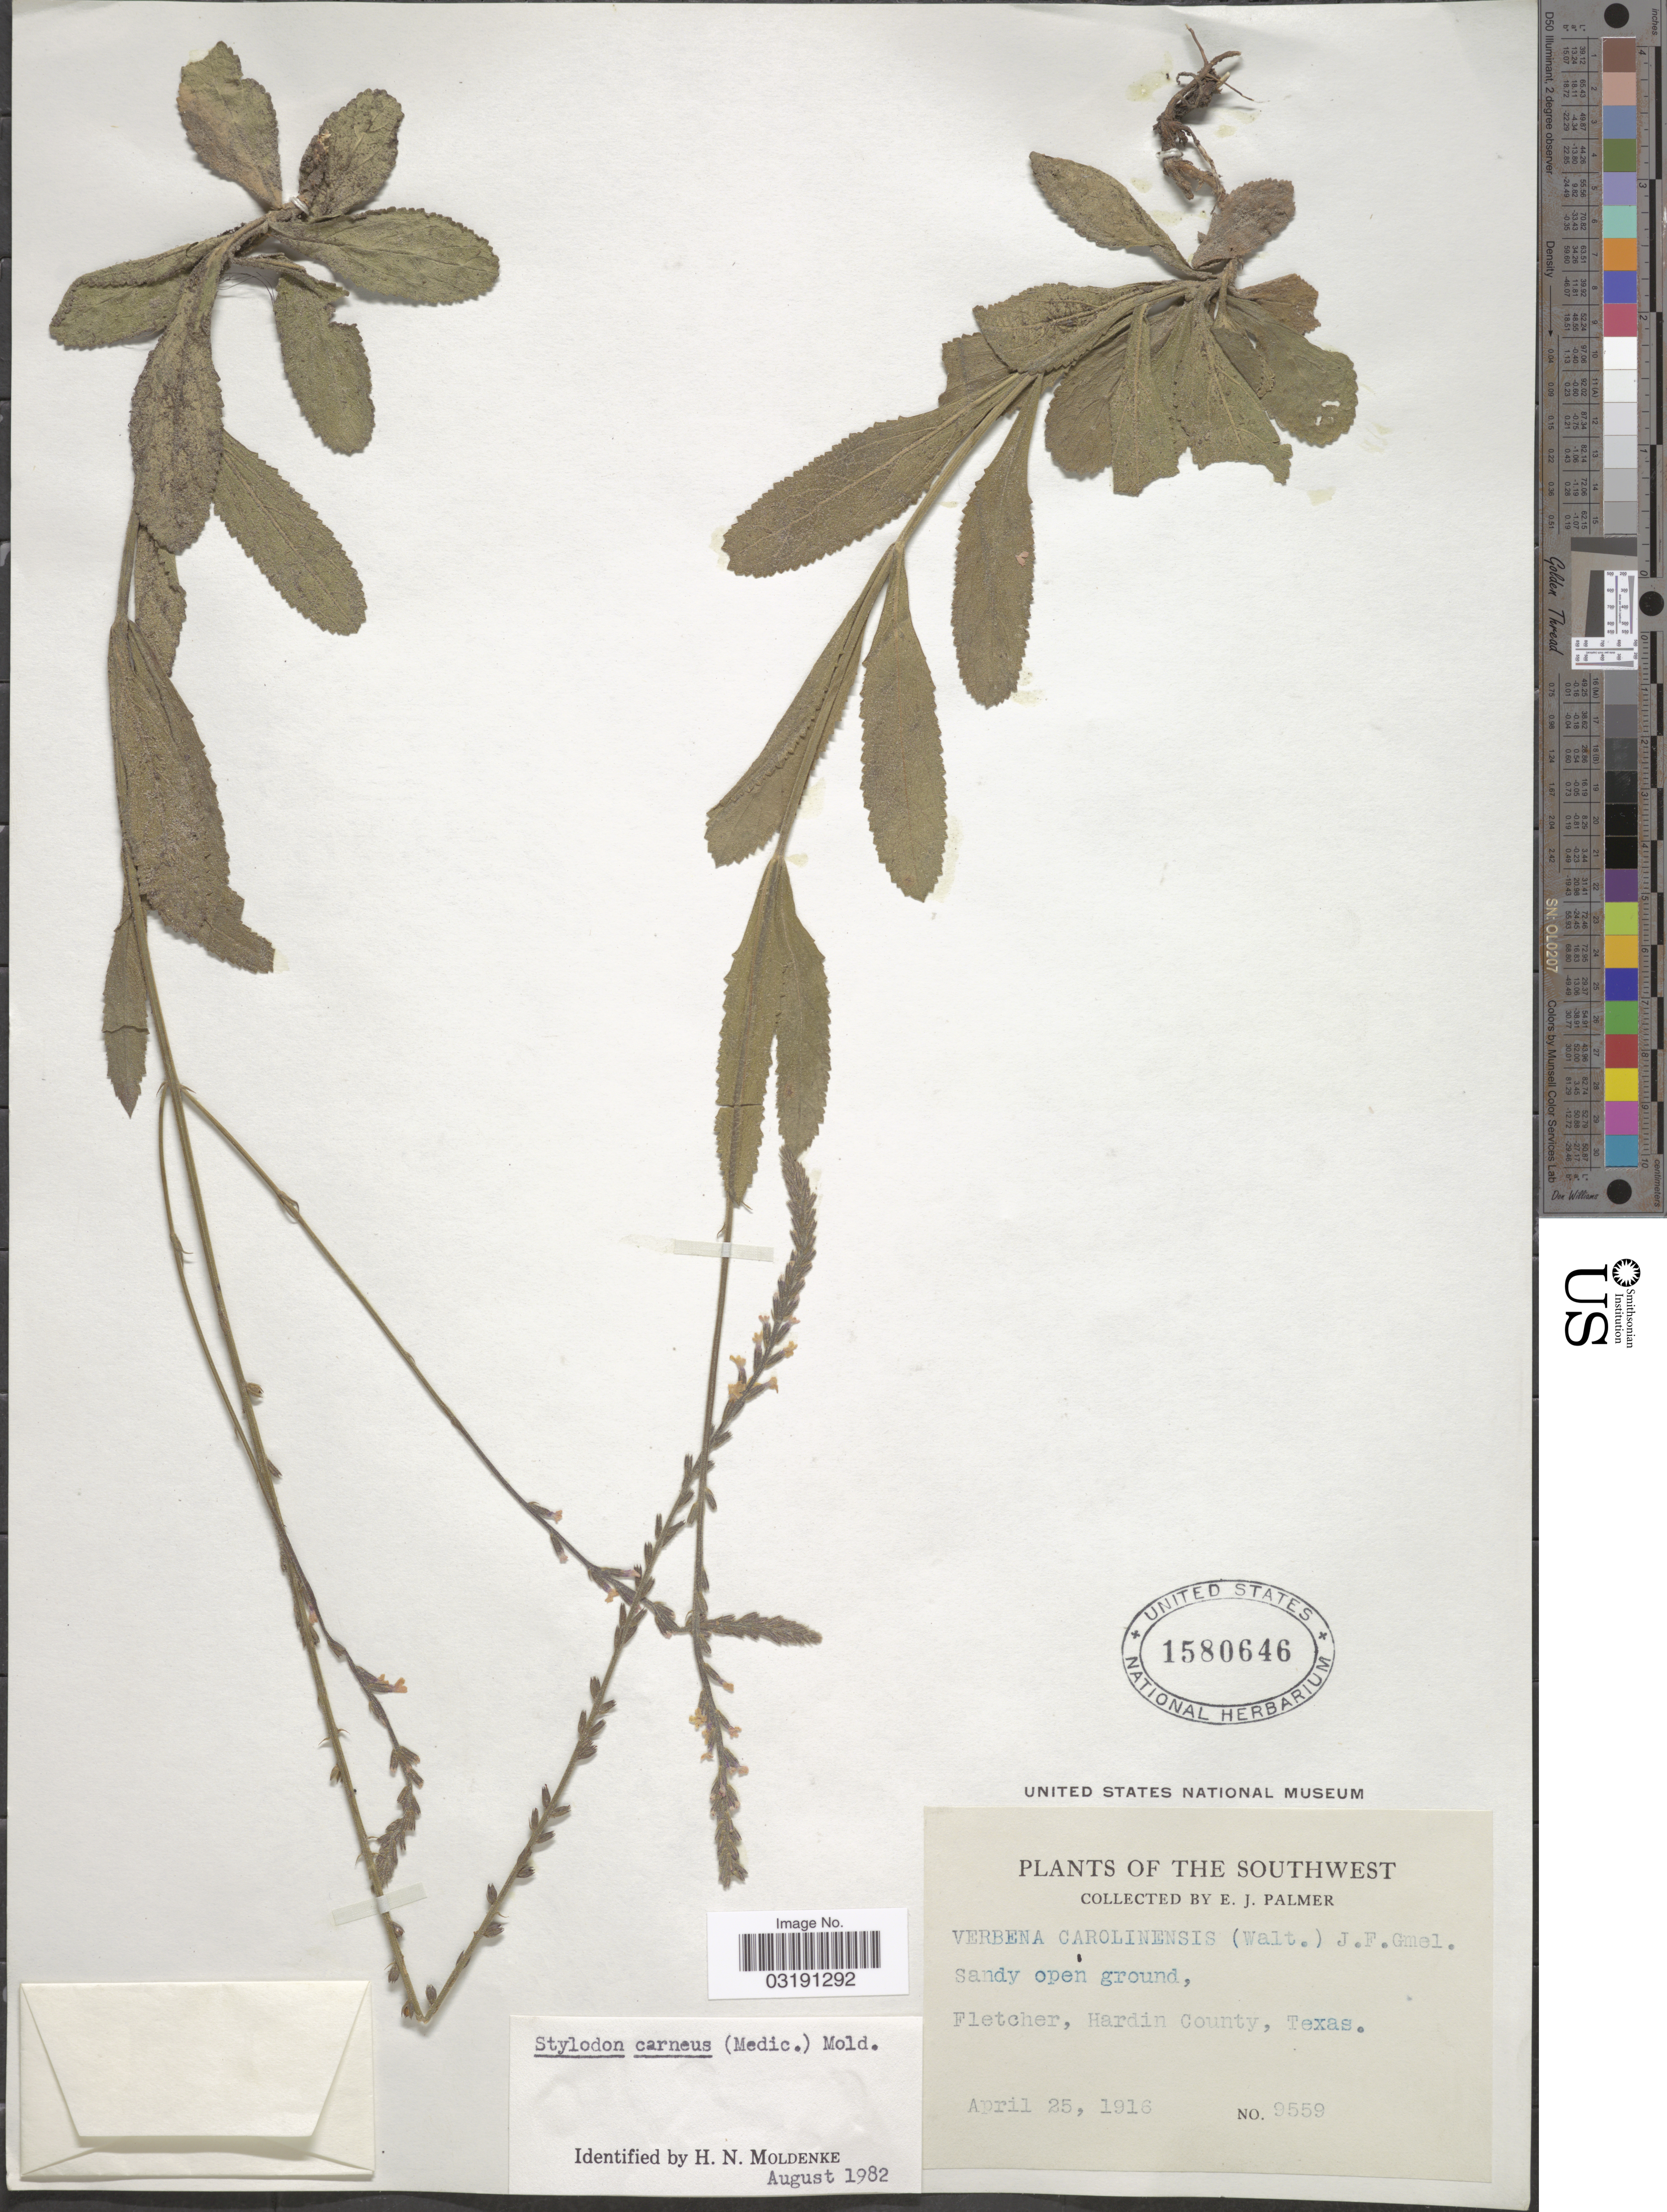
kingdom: Plantae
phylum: Tracheophyta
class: Magnoliopsida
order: Lamiales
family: Verbenaceae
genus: Verbena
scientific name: Verbena carnea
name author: Medik.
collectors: E. J. Palmer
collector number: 9559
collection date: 1916-04-25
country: United States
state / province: Texas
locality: The Southwest. Fletcher, Hardin County.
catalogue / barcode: US 1580646